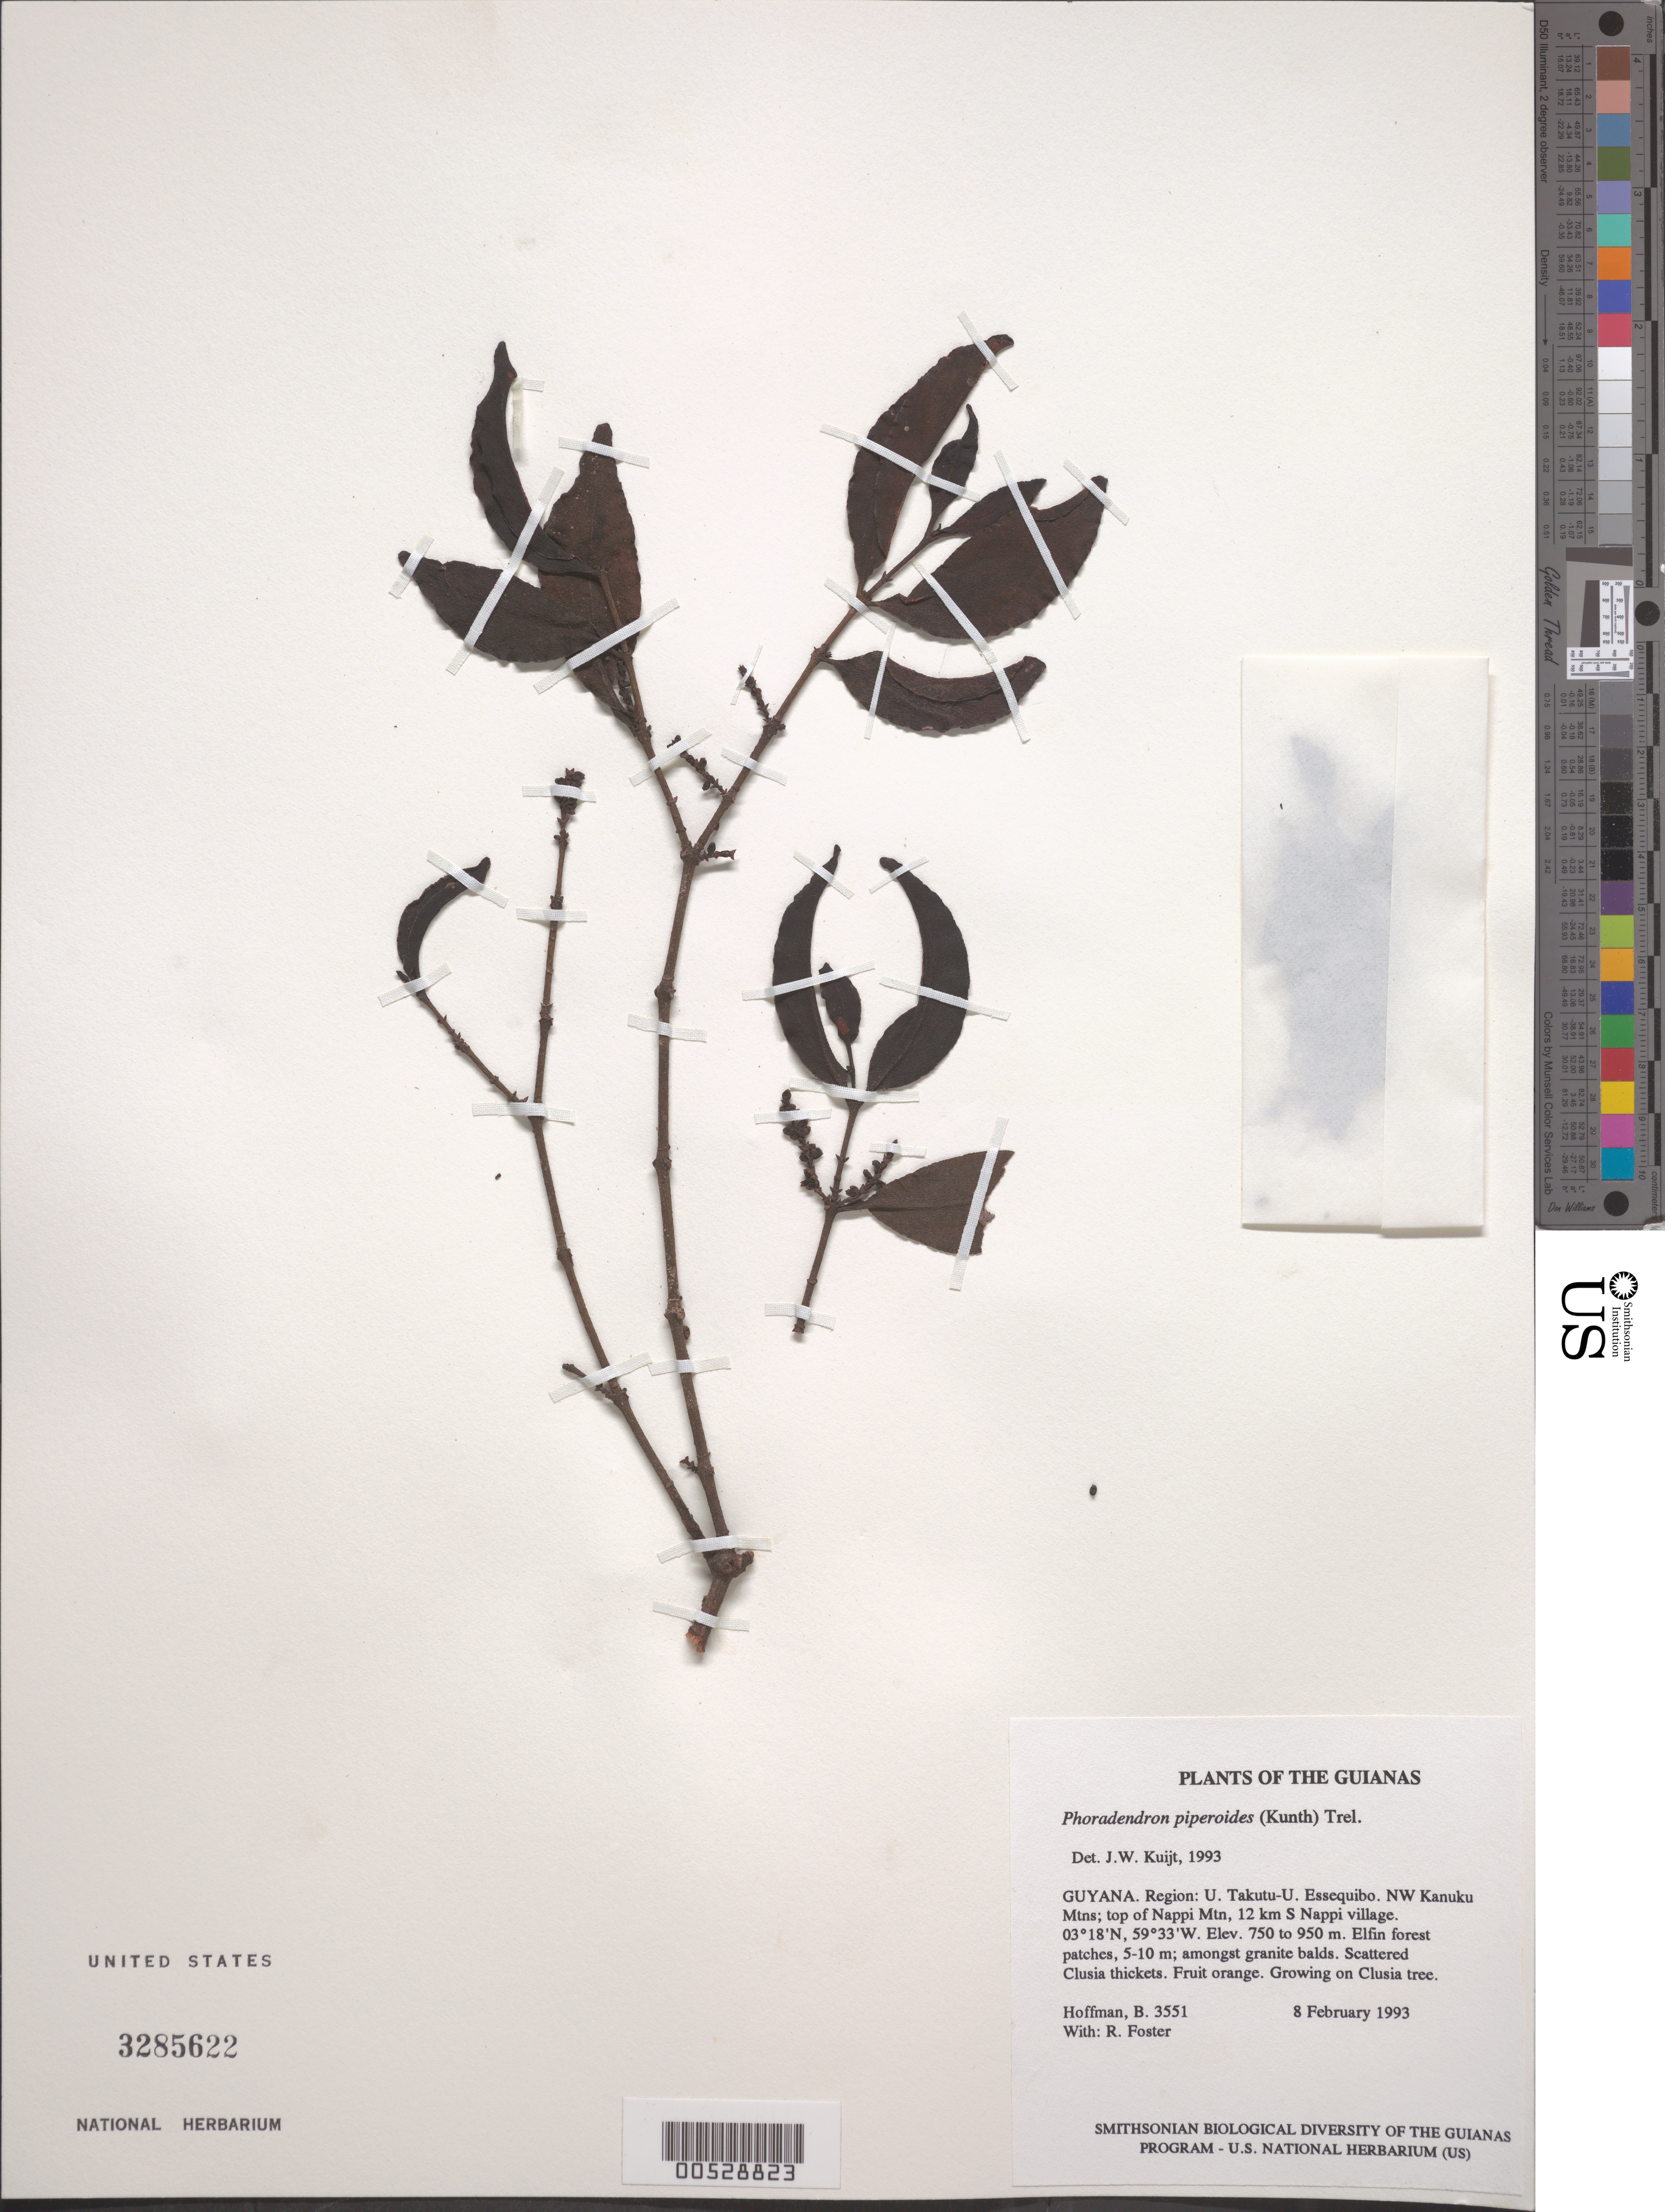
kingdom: Plantae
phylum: Tracheophyta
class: Magnoliopsida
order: Santalales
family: Viscaceae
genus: Phoradendron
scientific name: Phoradendron piperoides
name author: (Kunth) Trel.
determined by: Kuijt, Job, (CANADA)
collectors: B. Hoffman & R. Foster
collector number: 3551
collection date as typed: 8 February 1993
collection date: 1993-02-08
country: Guyana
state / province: U. Takutu-U. Essequibo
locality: NW Kanuku Mountains; top of Nappi Mountain, 12 km S of Nappi village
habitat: Elfin forest patches, 5-10 m; amongst granite balds. Scattered Clusia thickets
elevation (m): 750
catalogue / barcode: US 3285622